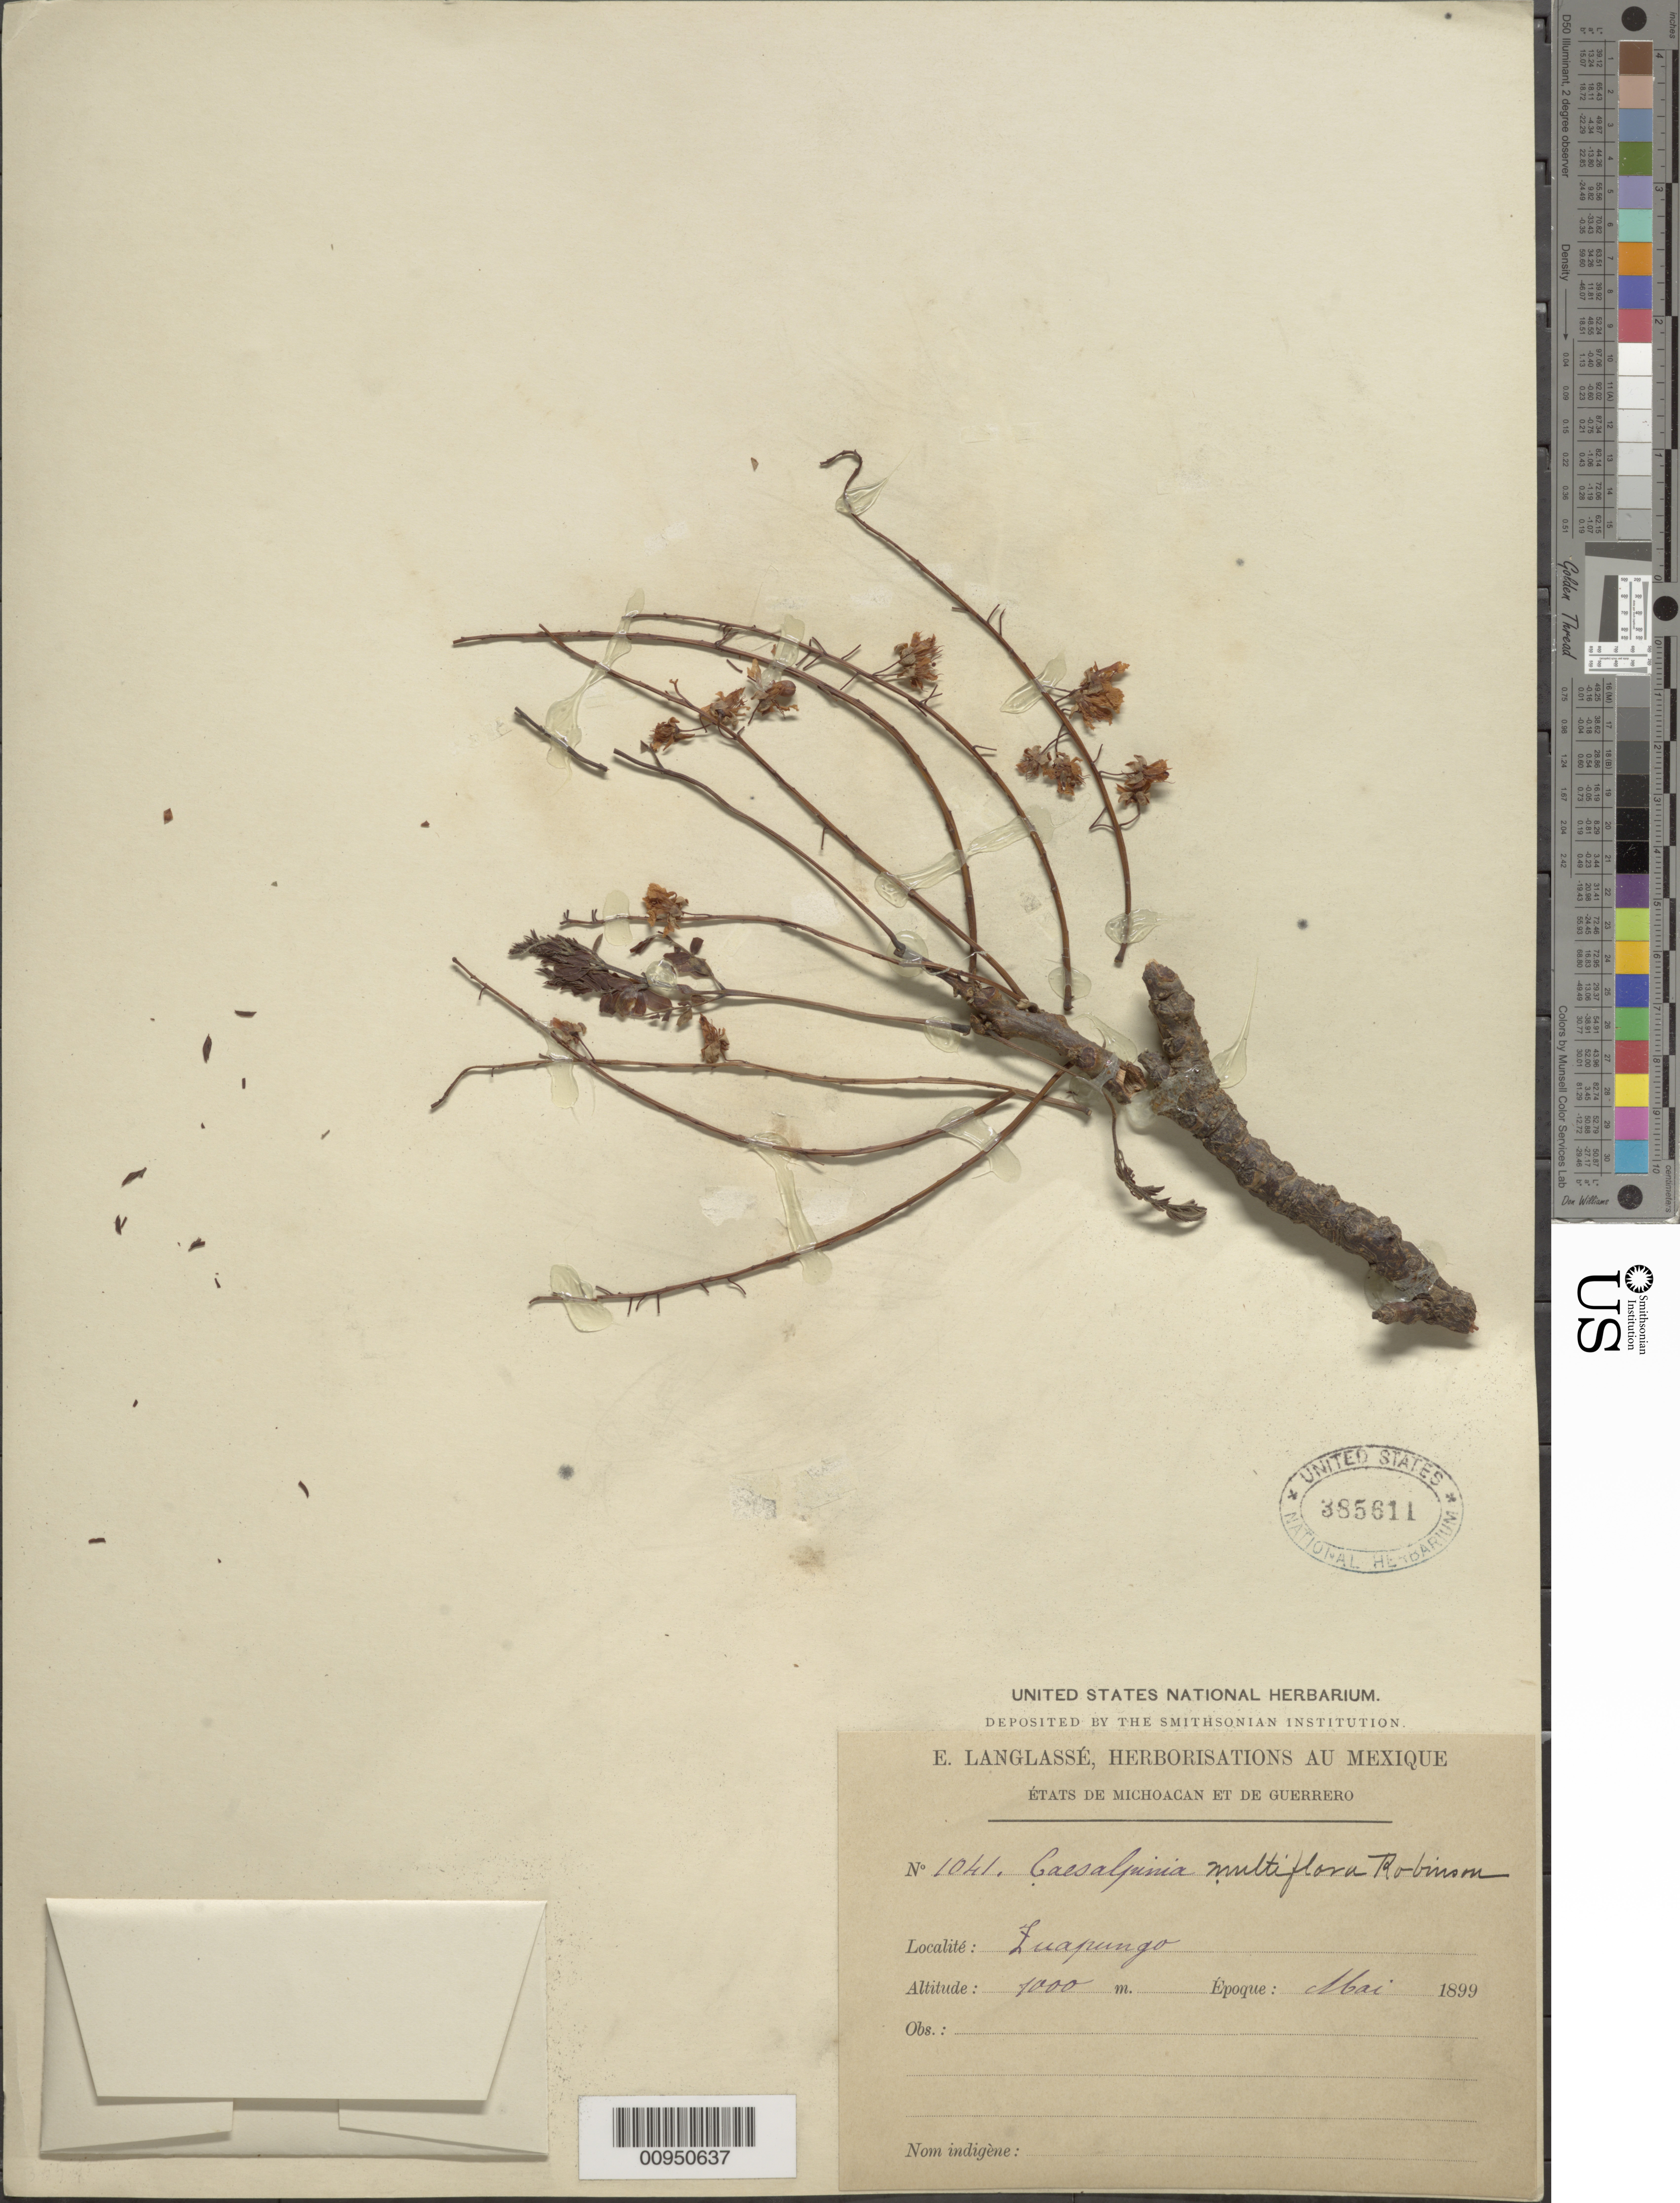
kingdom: Plantae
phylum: Tracheophyta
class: Magnoliopsida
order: Fabales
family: Fabaceae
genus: Conzattia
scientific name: Conzattia multiflora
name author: (B.L. Rob.) Standl.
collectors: E. Langlassé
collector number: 1041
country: Mexico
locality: Fuapungo, between Michoacan and Guerrero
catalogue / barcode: US 385611